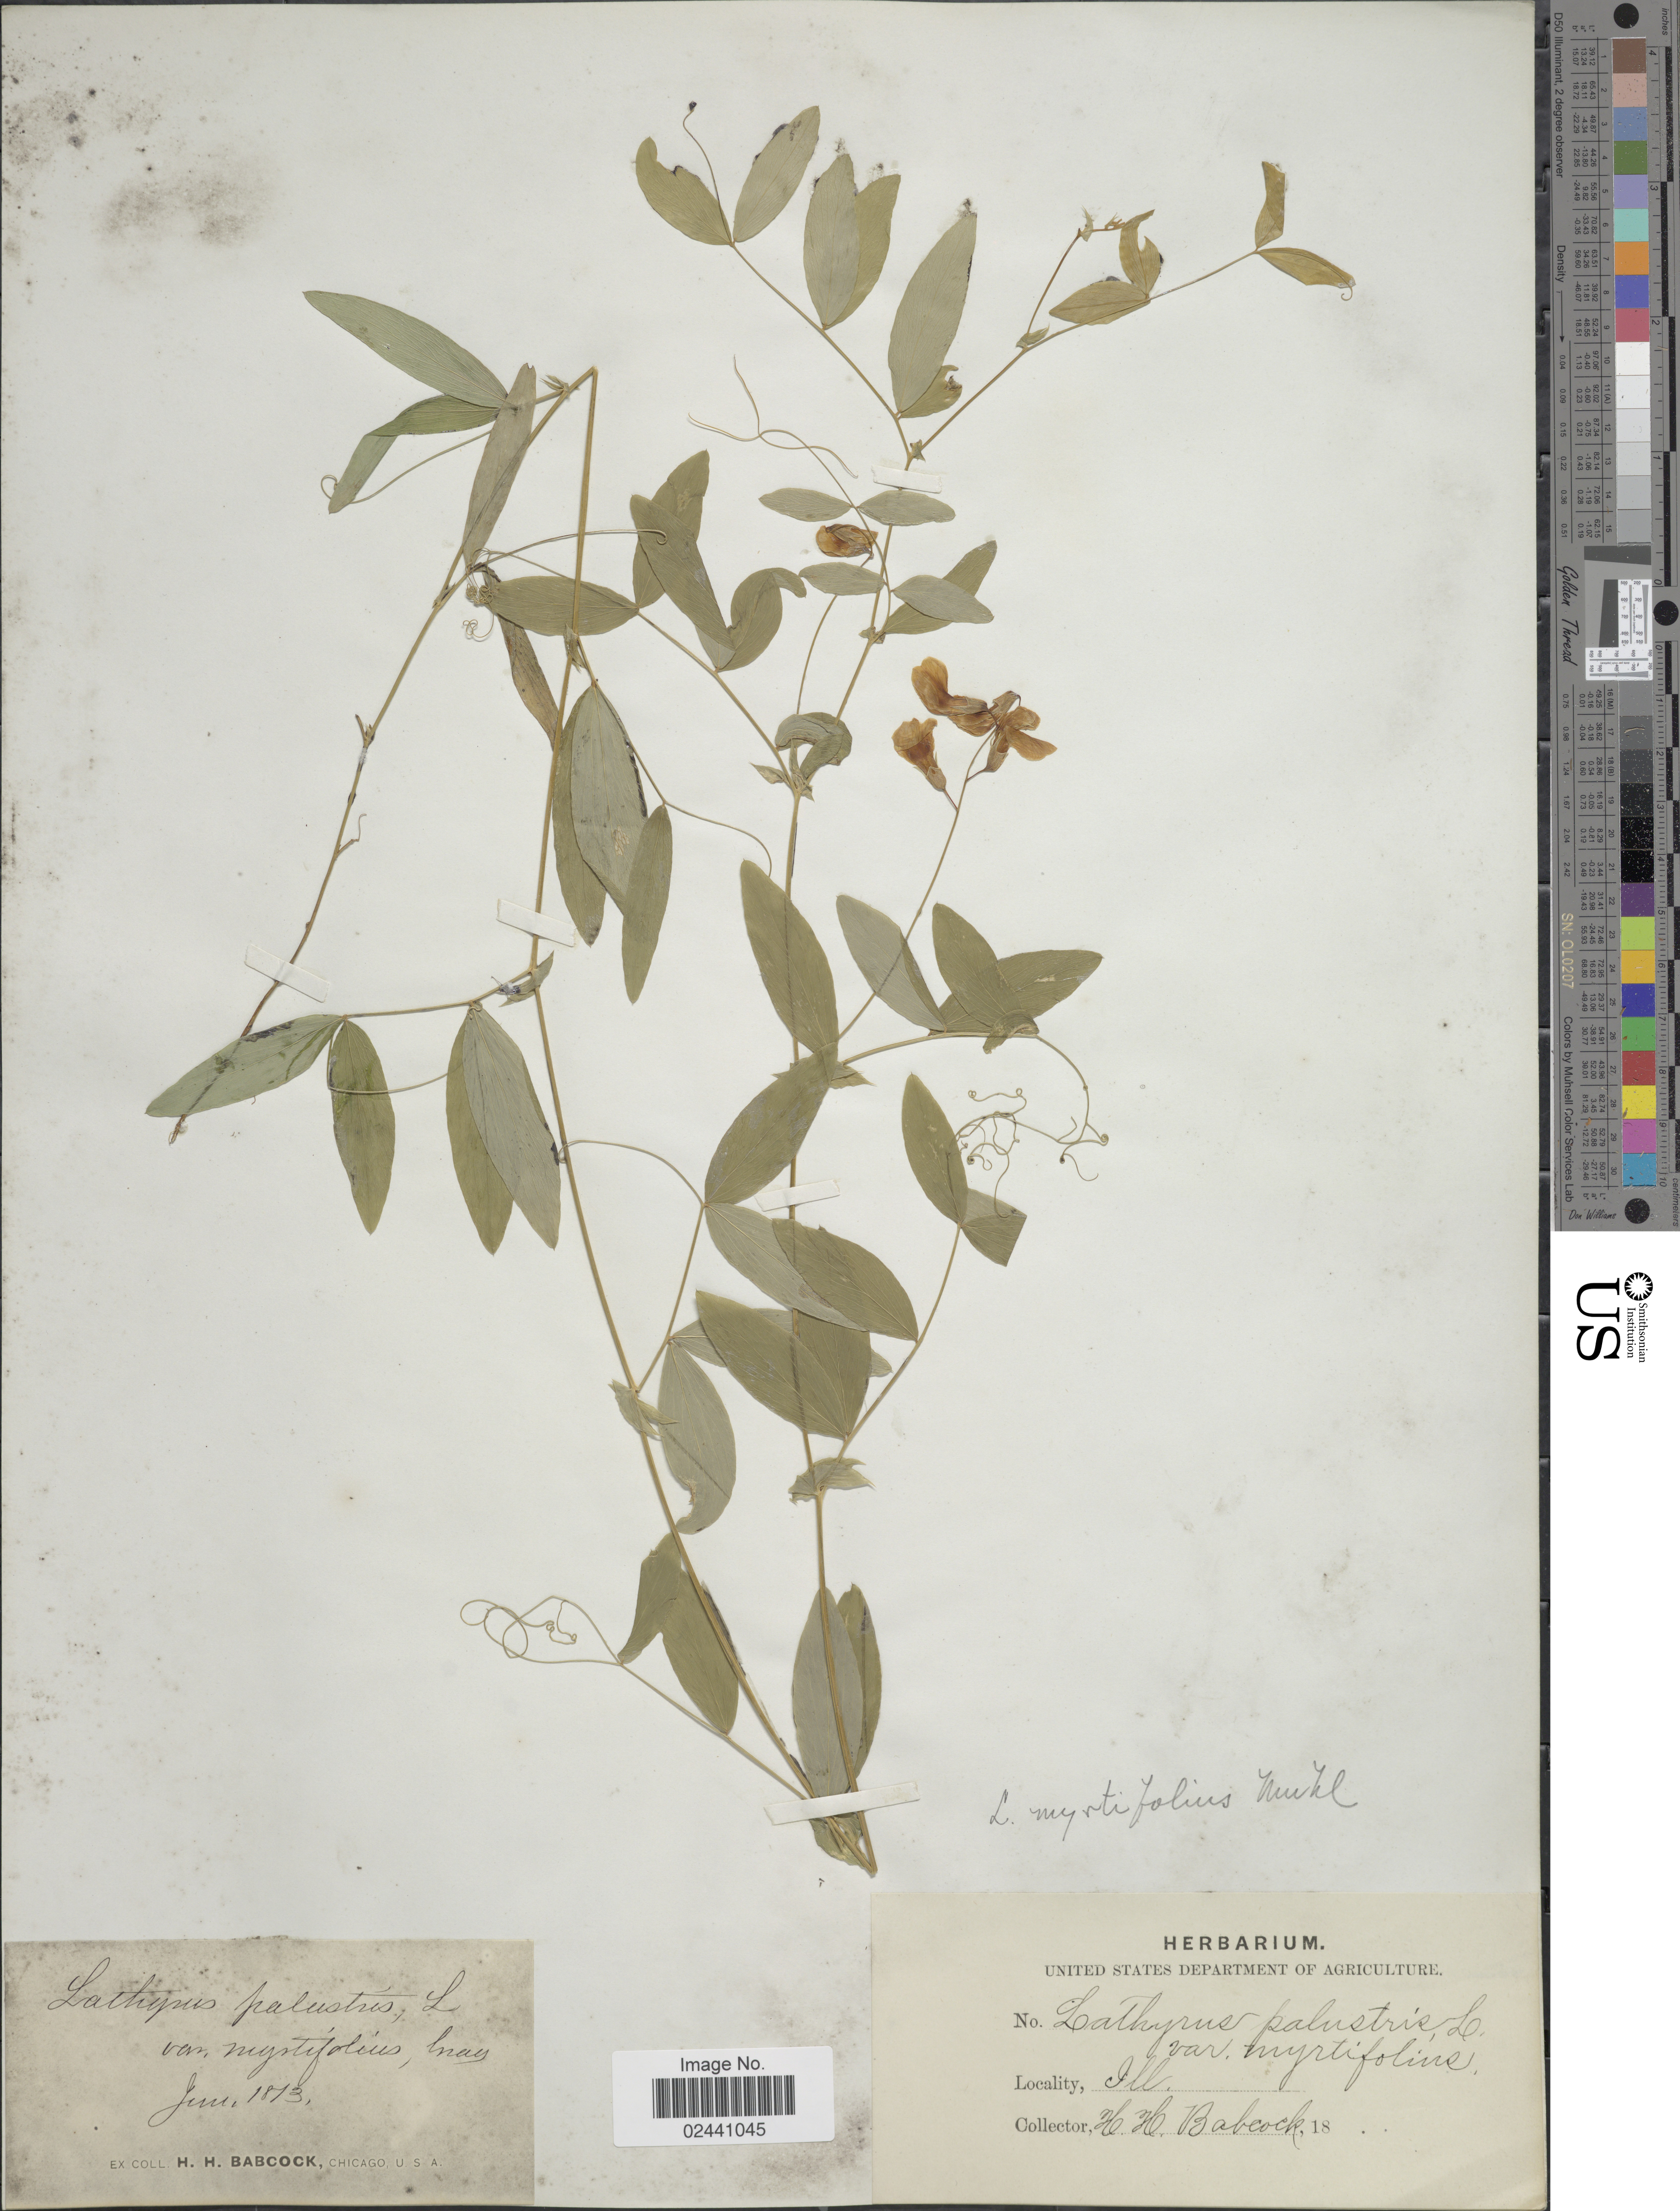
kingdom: Plantae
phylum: Tracheophyta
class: Magnoliopsida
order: Fabales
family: Fabaceae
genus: Lathyrus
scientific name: Lathyrus myrtifolius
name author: Willd.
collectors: H. Babcock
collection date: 1873-06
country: United States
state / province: Illinois